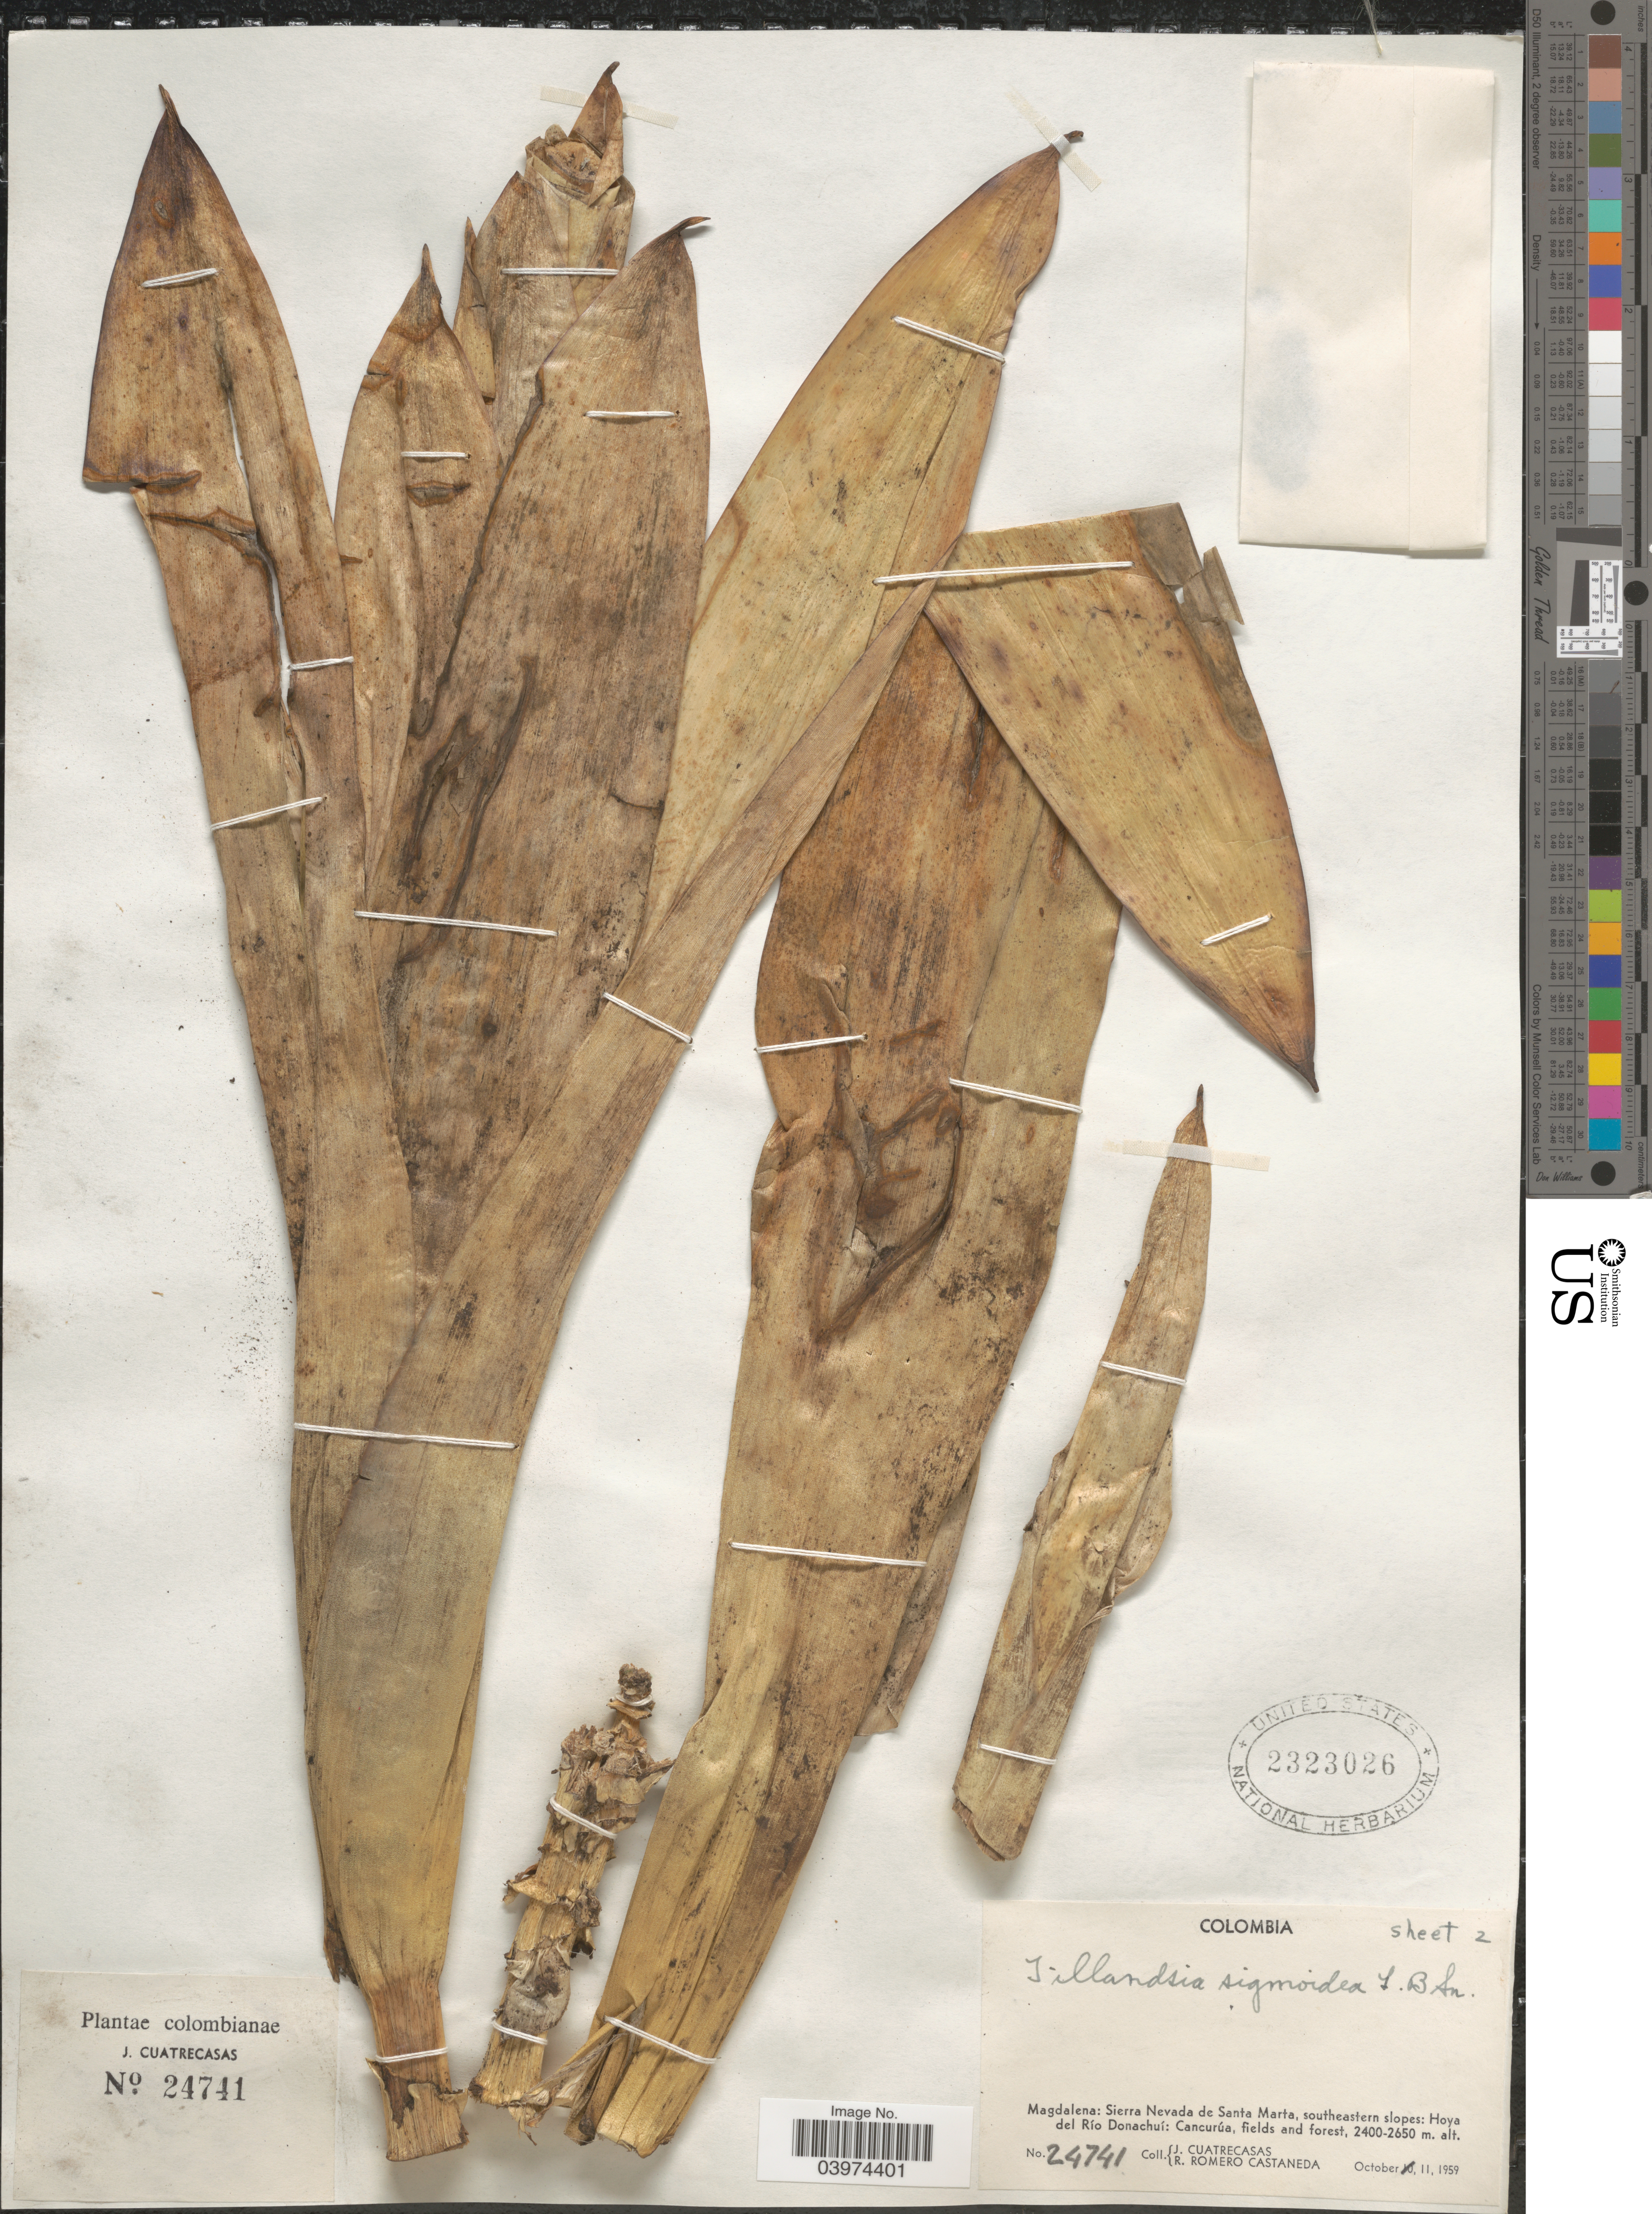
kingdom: Plantae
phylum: Tracheophyta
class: Liliopsida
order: Poales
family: Bromeliaceae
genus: Tillandsia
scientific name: Tillandsia sigmoidea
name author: L.B. Sm.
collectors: J. Cuatrecasas & R. Romero Castañeda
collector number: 24741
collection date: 1959-10-11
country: Colombia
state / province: Magdalena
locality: Sierra Nevada de Santa Marta, southeastern slopes: Hoya del Río Donachuí: Cancurúa.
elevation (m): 2400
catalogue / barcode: US 2323026